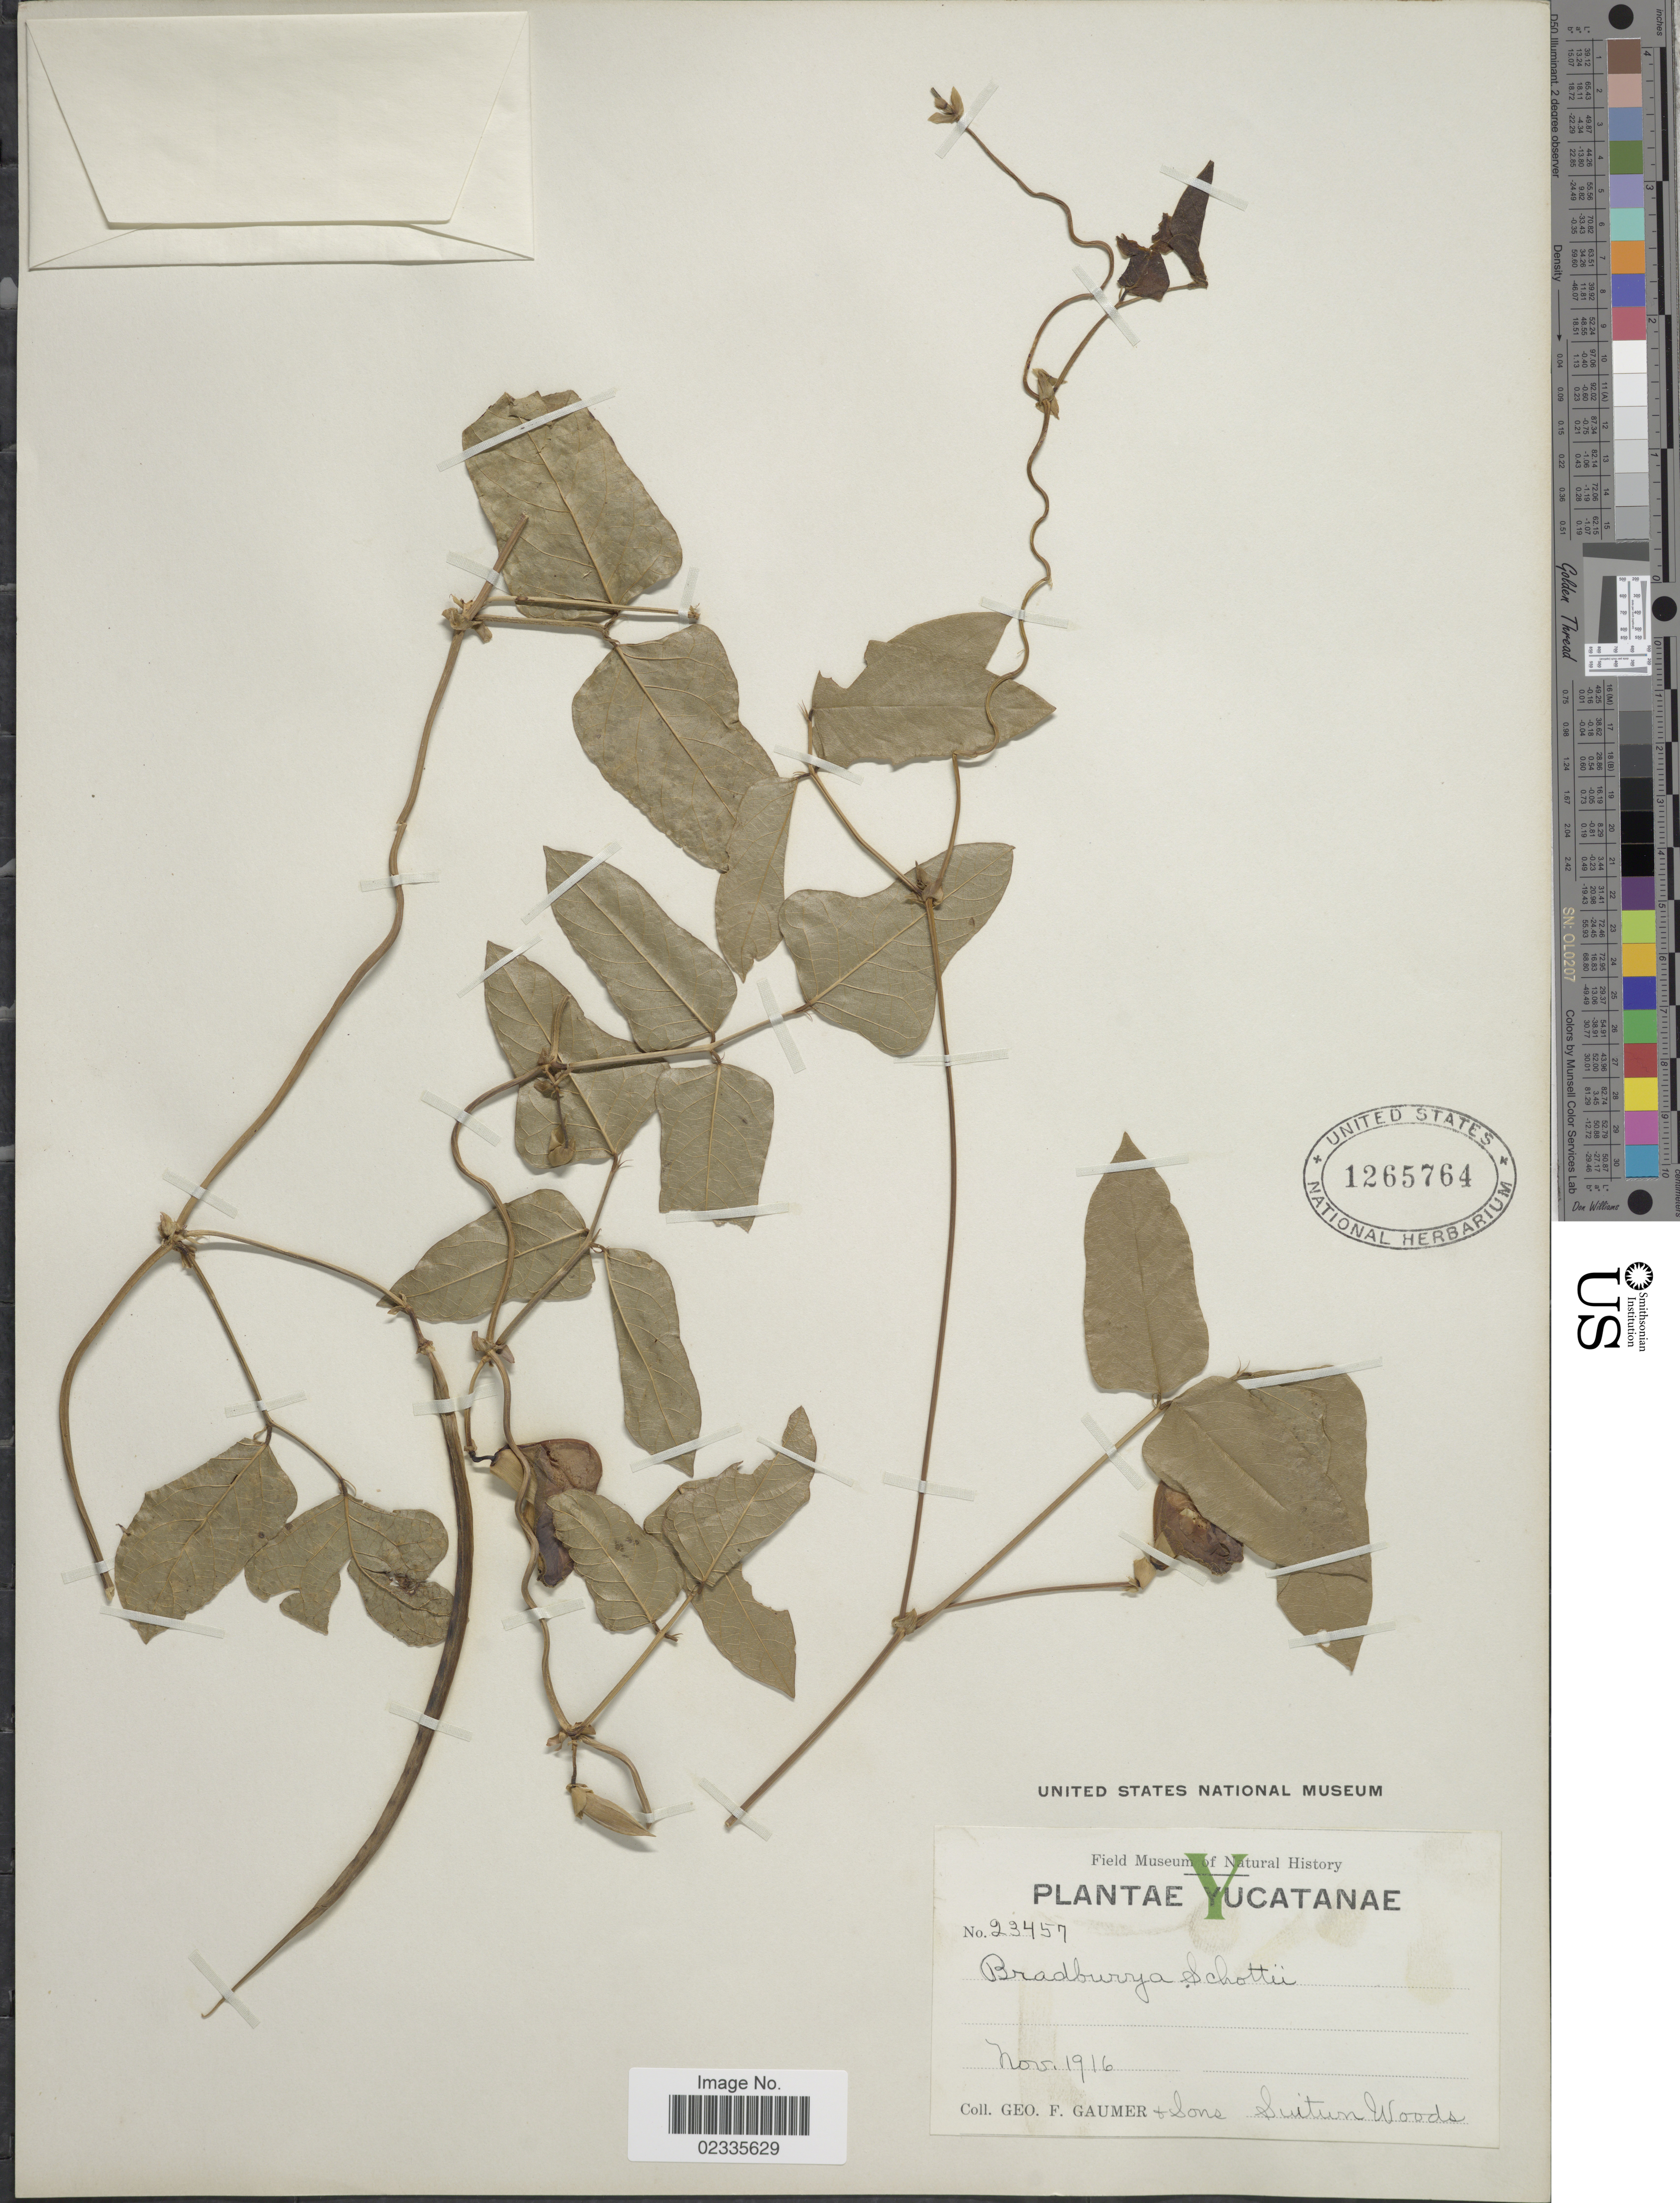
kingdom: Plantae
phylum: Tracheophyta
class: Magnoliopsida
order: Fabales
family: Fabaceae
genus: Centrosema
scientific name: Centrosema schottii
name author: (Millsp.) K. Schum.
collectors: G. F. Gaumer & & Sons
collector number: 23457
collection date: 1916-11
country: Mexico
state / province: Yucatán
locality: Suitun Woods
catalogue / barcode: US 1265764